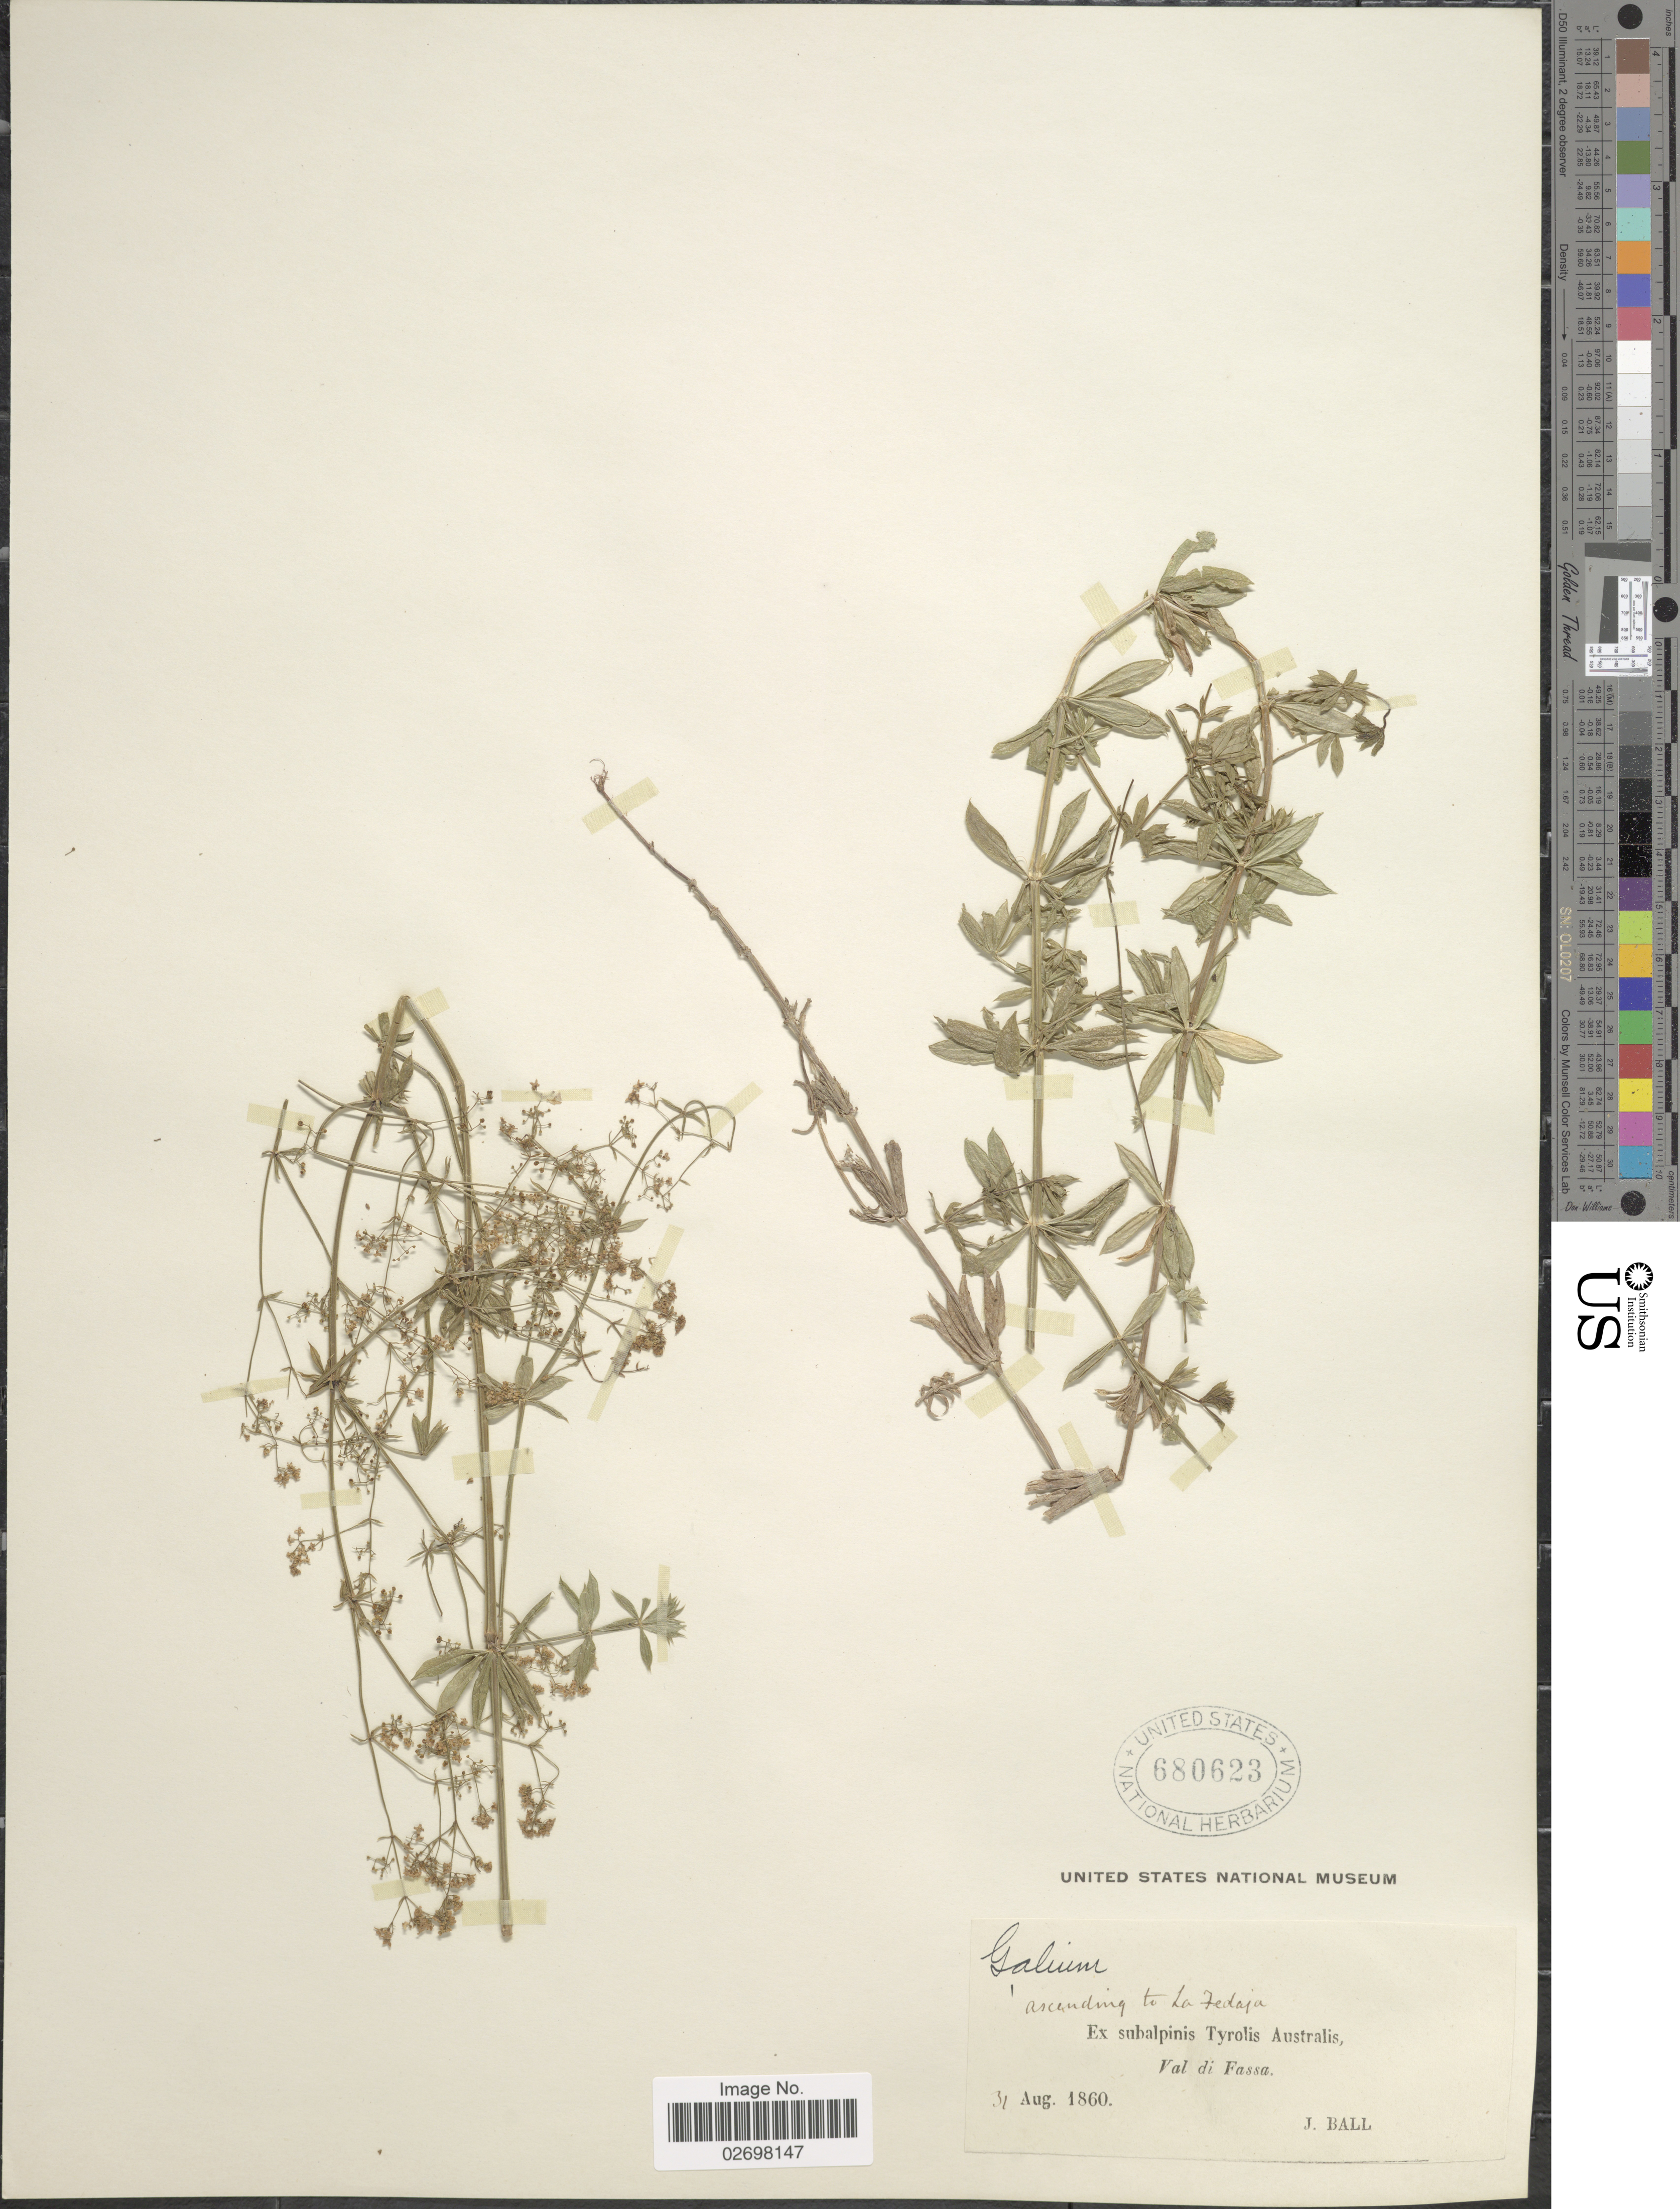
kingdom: Plantae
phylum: Tracheophyta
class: Magnoliopsida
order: Gentianales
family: Rubiaceae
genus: Galium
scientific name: Galium sp.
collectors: J. Ball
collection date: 1860-08-31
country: Austria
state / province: Tirol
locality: Ascending to La Tedaja, subalpinis Tyrolis Australis, Val di Fassa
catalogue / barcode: US 680623